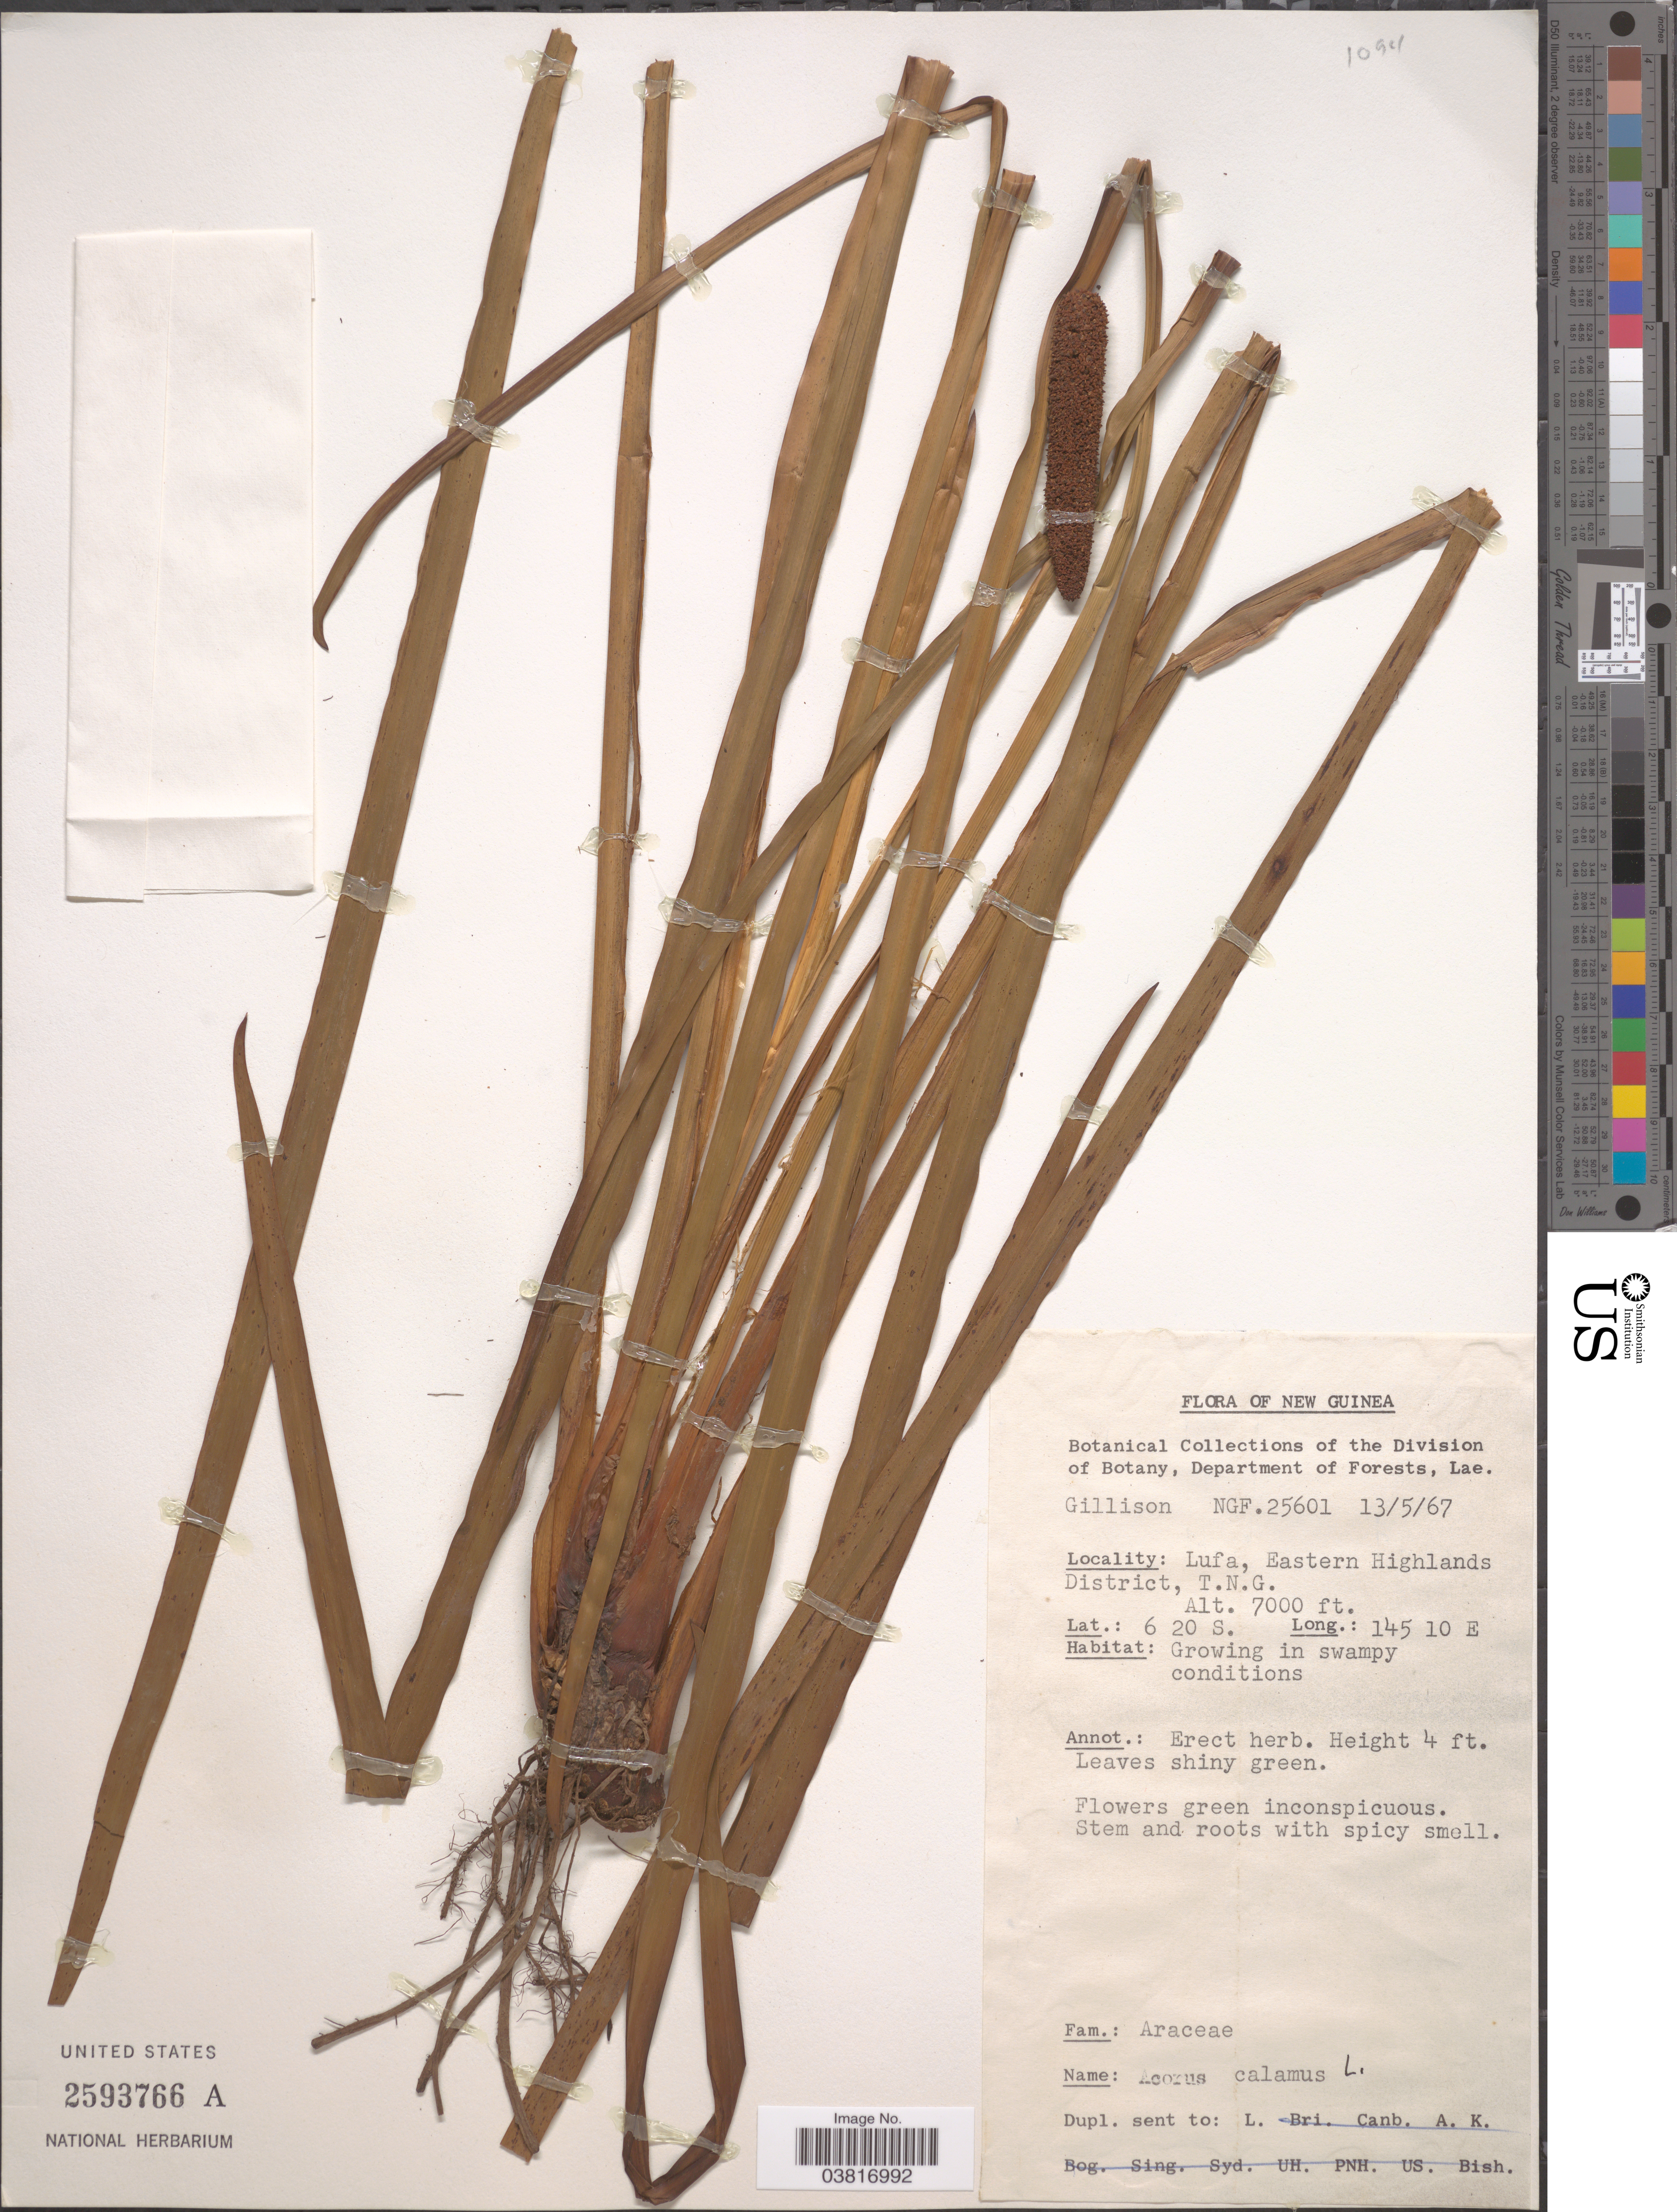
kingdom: Plantae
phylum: Tracheophyta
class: Liliopsida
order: Acorales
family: Acoraceae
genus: Acorus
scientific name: Acorus calamus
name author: L.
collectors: Gillison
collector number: NGF 25601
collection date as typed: Transcribed d/m/y: 13/5/67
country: Papua New Guinea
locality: New Guinea. Lufa, Eastern Highlands District, T.N.G.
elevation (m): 2134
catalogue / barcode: US 2593766A